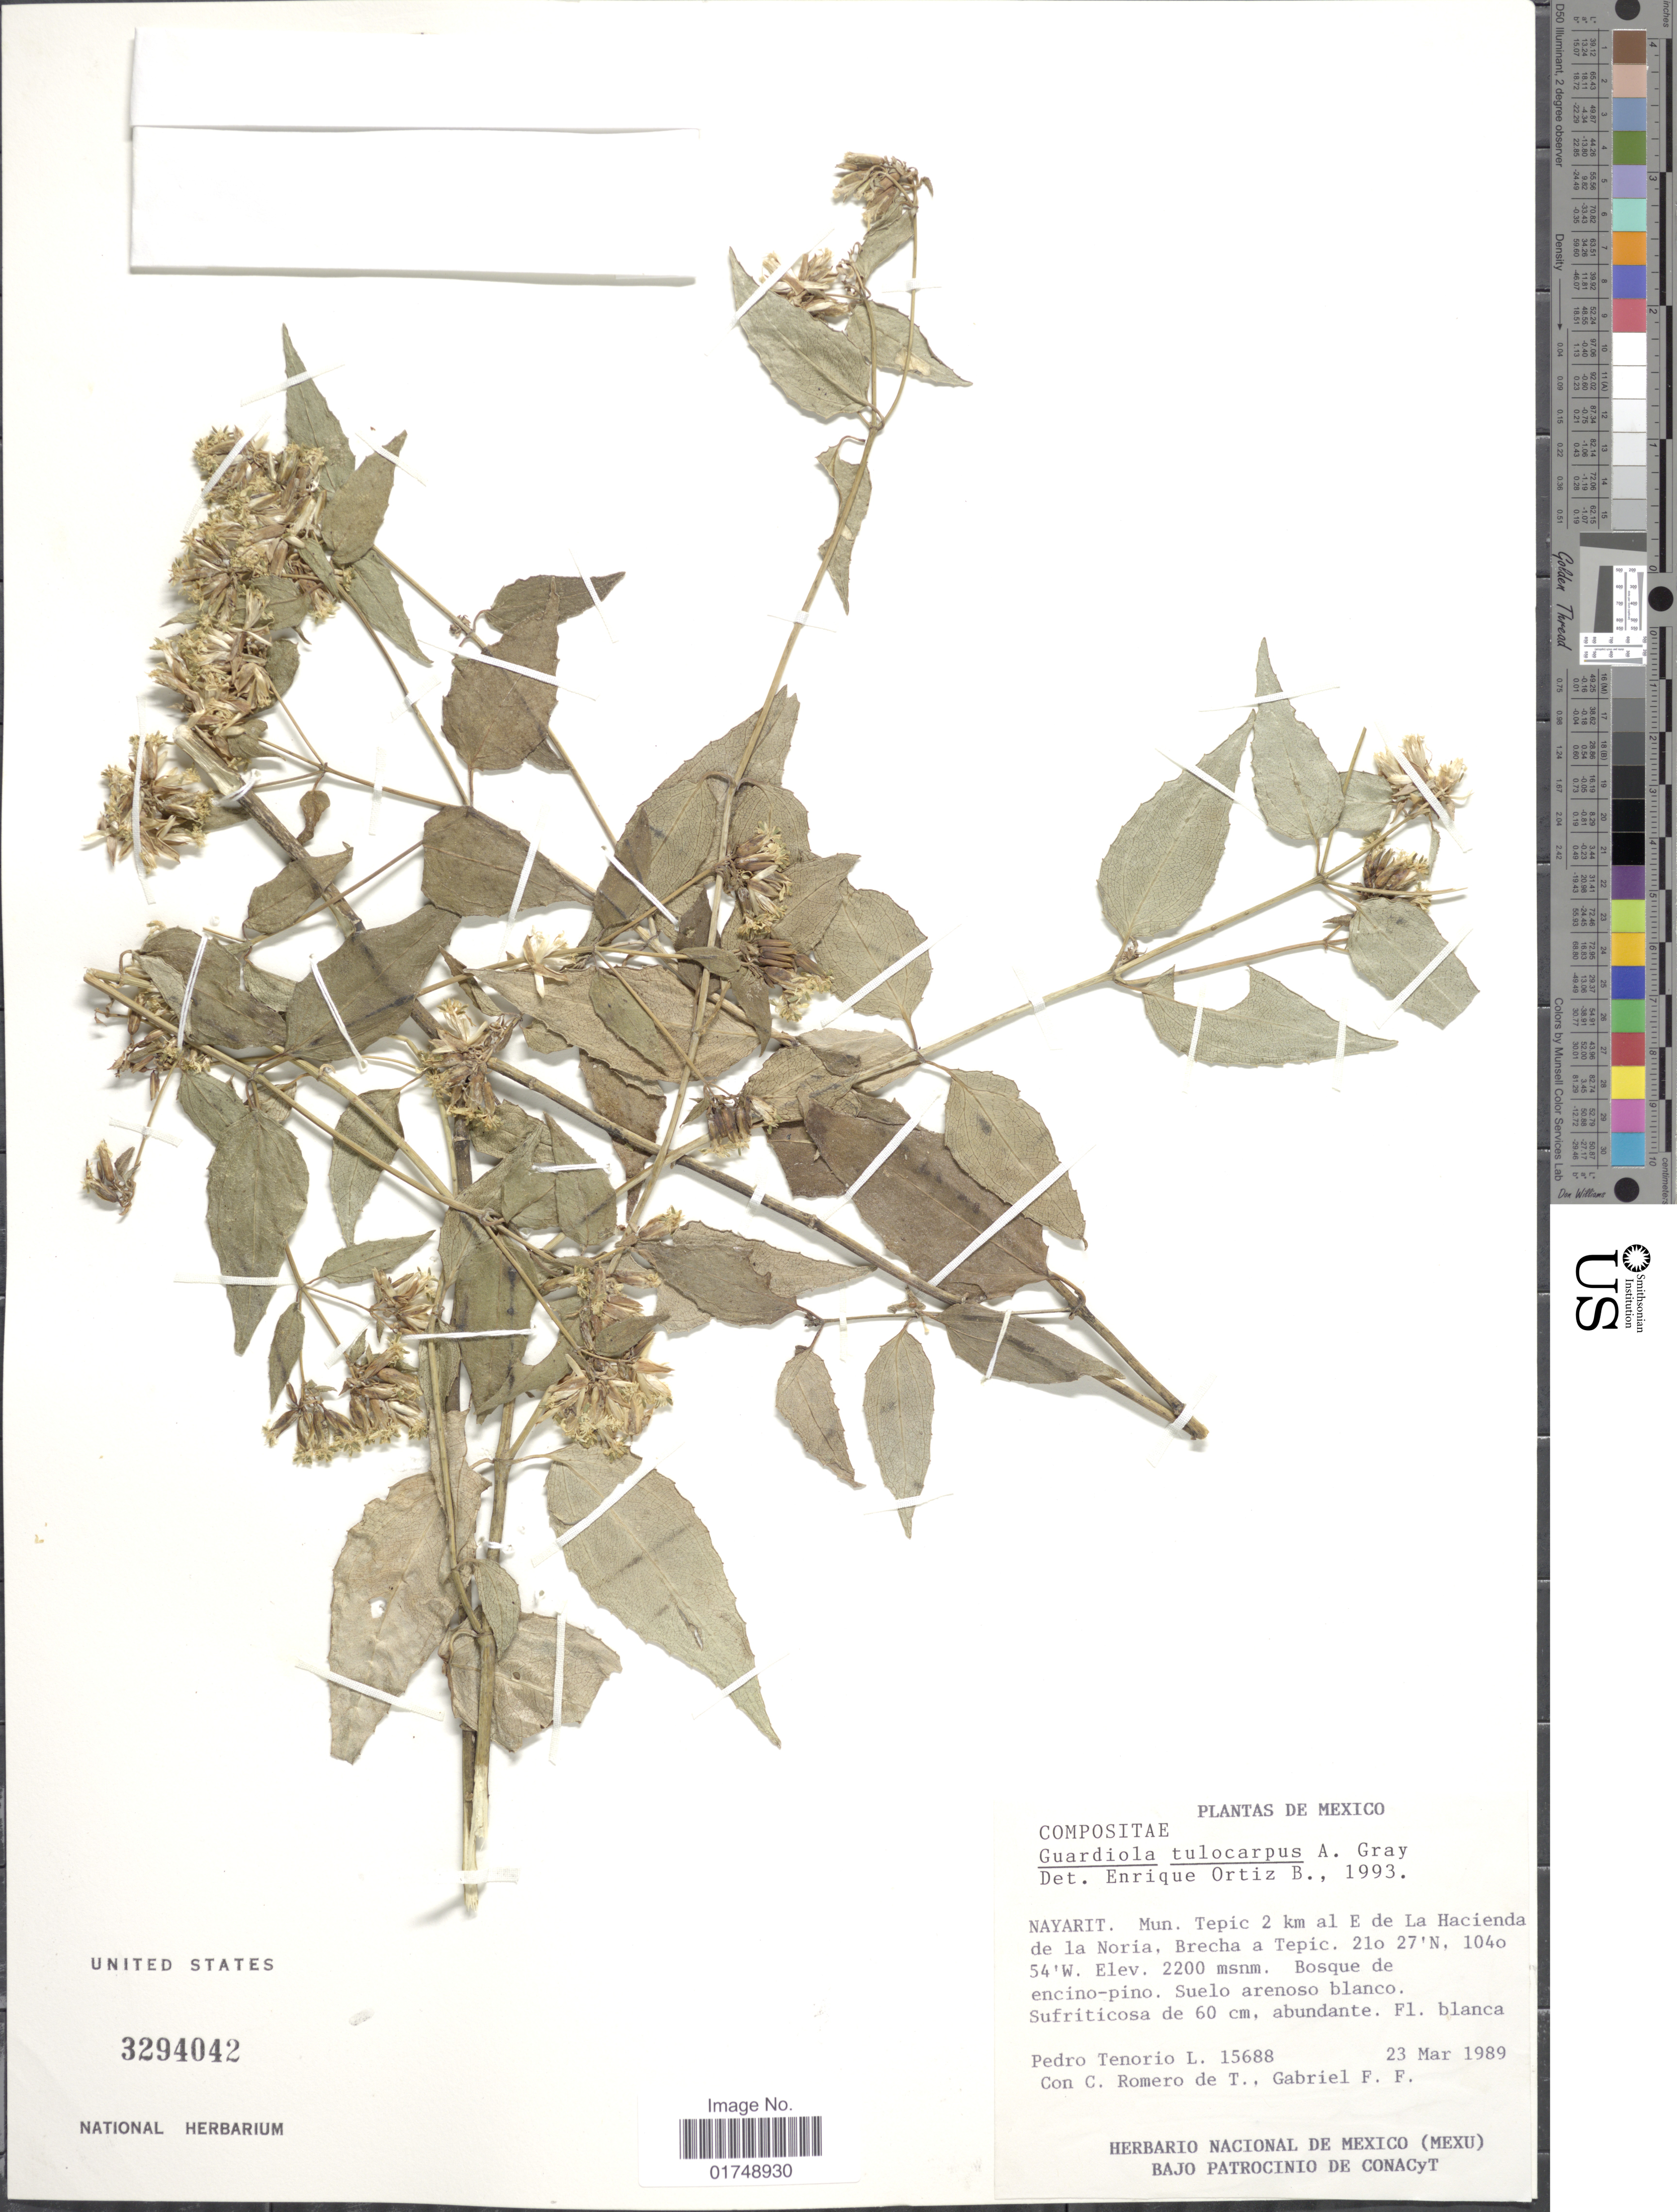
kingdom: Plantae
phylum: Tracheophyta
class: Magnoliopsida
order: Asterales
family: Asteraceae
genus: Guardiola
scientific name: Guardiola tulocarpus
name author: A. Gray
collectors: P. Tenorio L., C. Romero de T. & F. Gabriel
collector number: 15688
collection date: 1989-03-23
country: Mexico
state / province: Nayarit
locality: Mun. Tepic. 2 km al E de la Hacienda de la Noria. Brecha a Tepic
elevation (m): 2200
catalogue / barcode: US 3294042